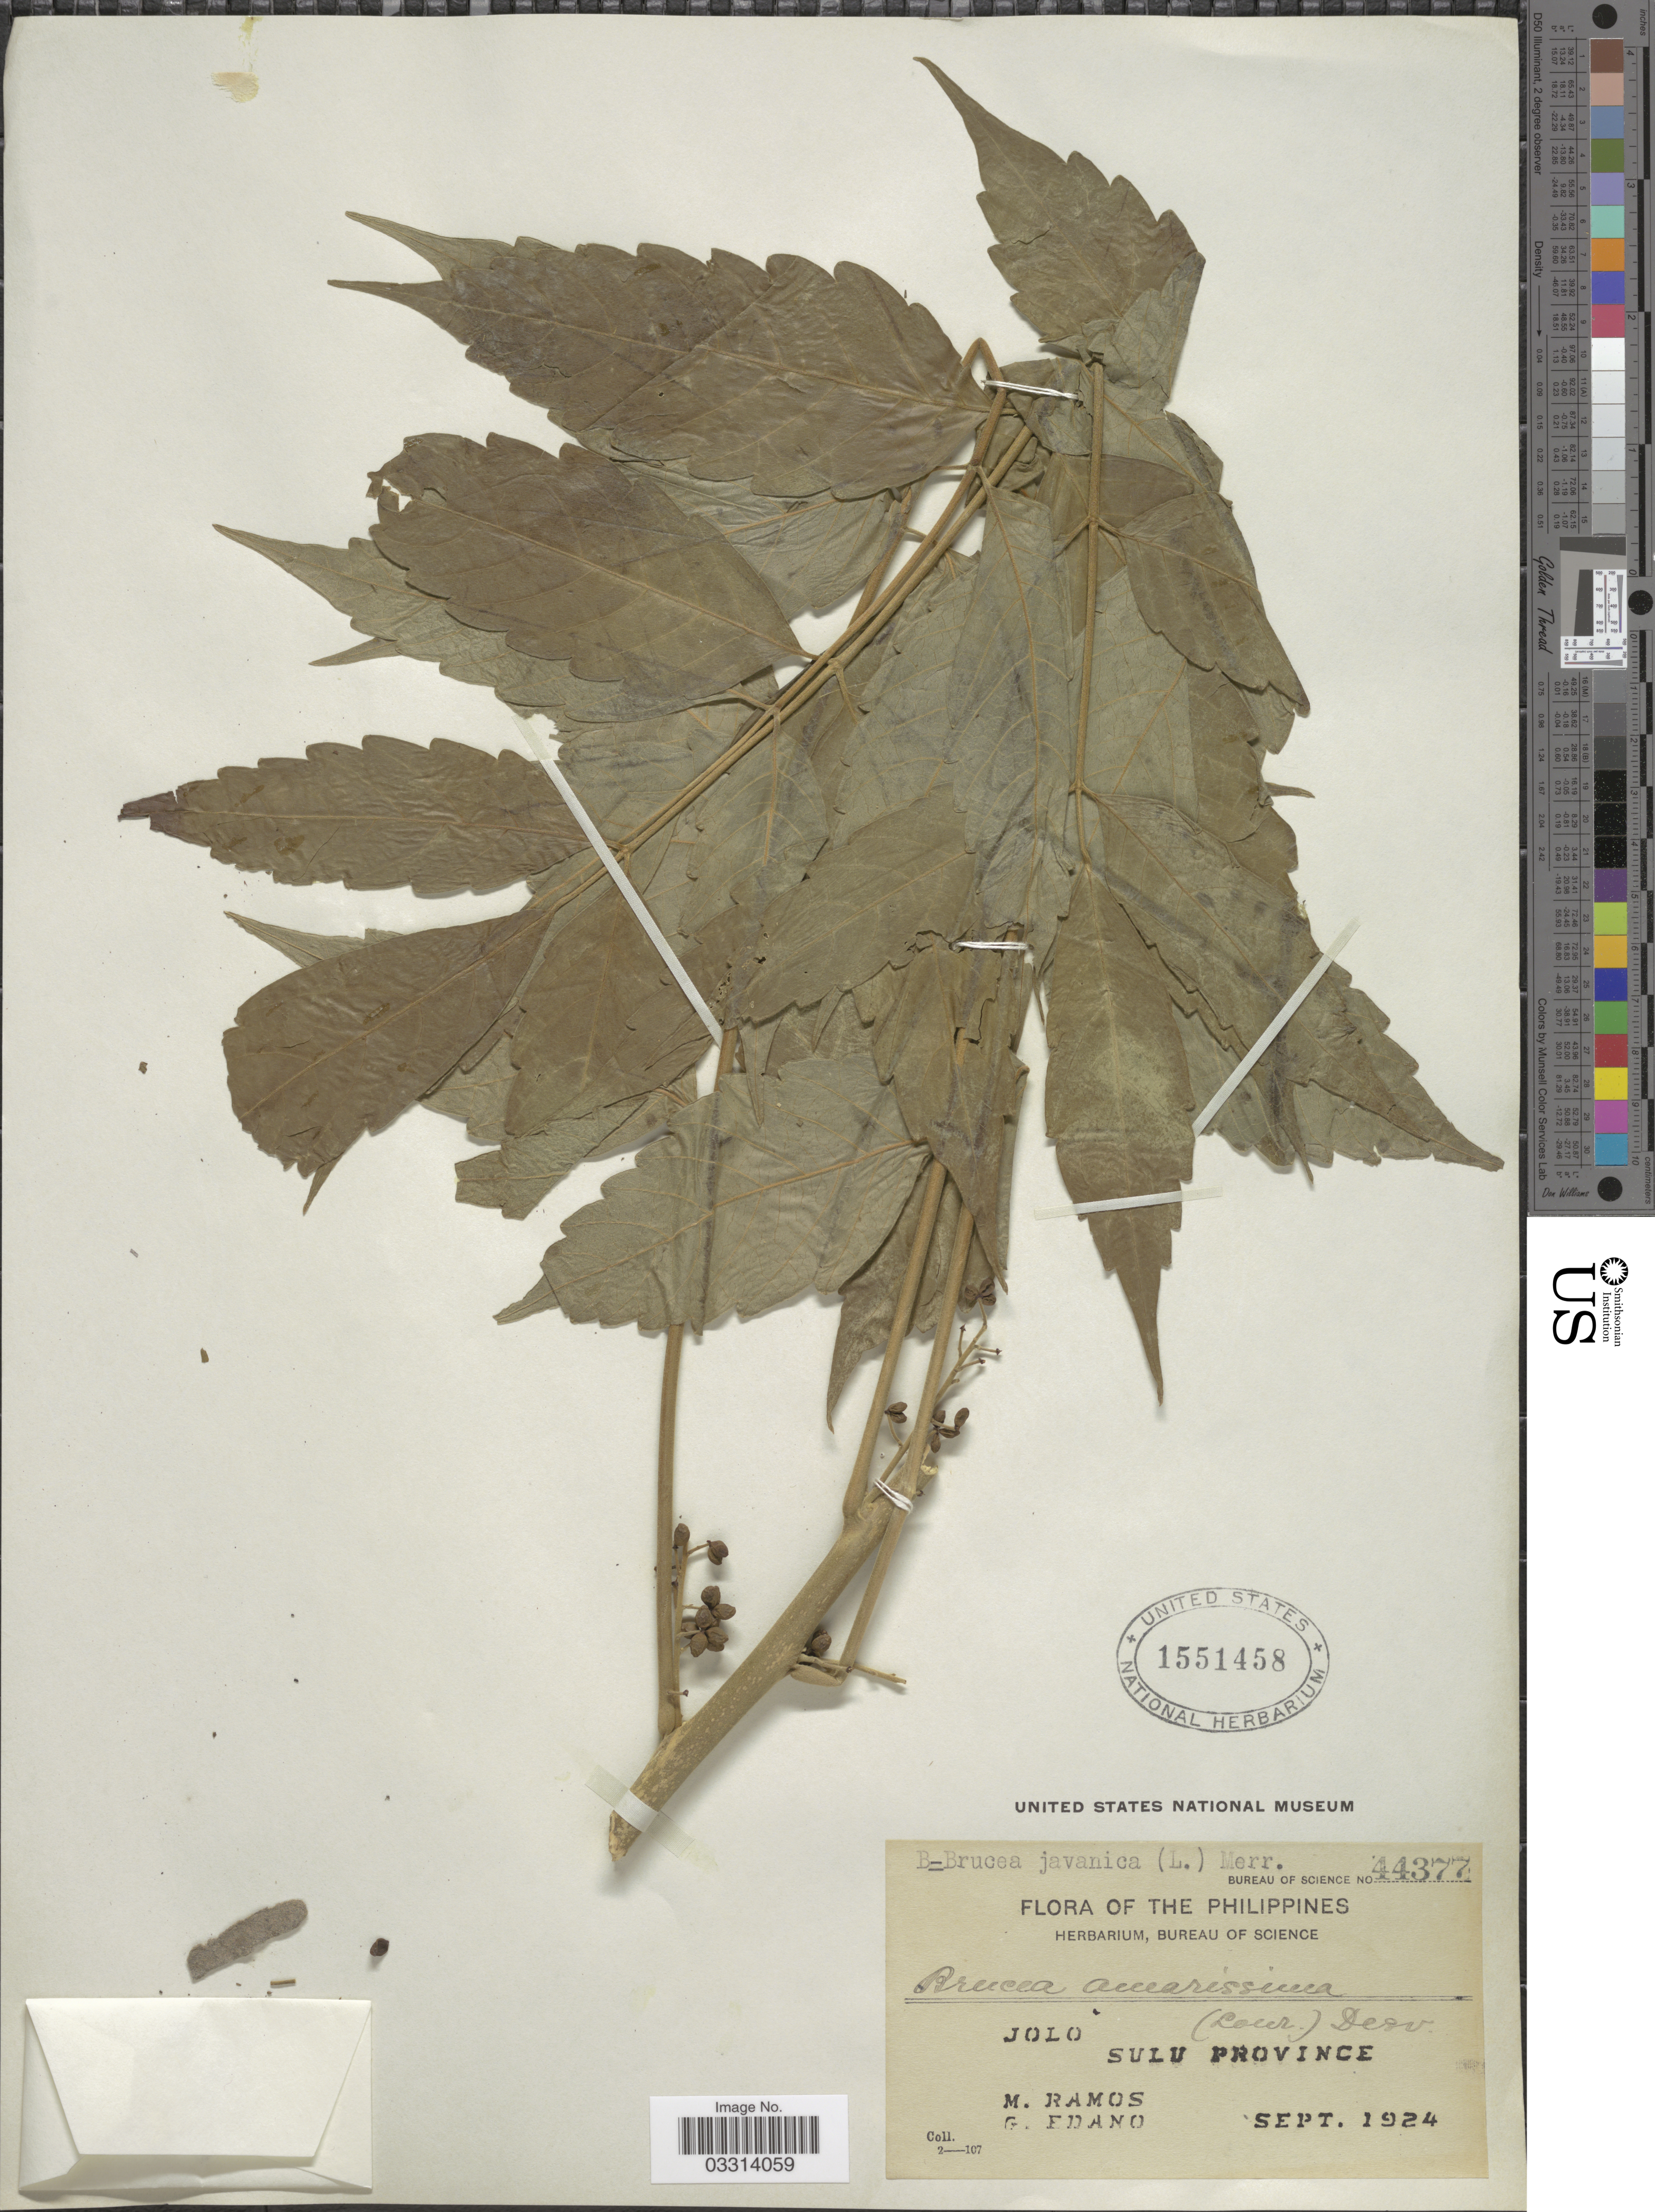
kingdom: Plantae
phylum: Tracheophyta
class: Magnoliopsida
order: Sapindales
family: Simaroubaceae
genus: Brucea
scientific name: Brucea javanica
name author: (L.) Merr.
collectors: M. Ramos & G. Edaño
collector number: Bureau of Science 44377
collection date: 1924-09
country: Philippines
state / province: Muslim Mindanao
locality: Jolo. Sulu Province.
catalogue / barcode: US 1551458